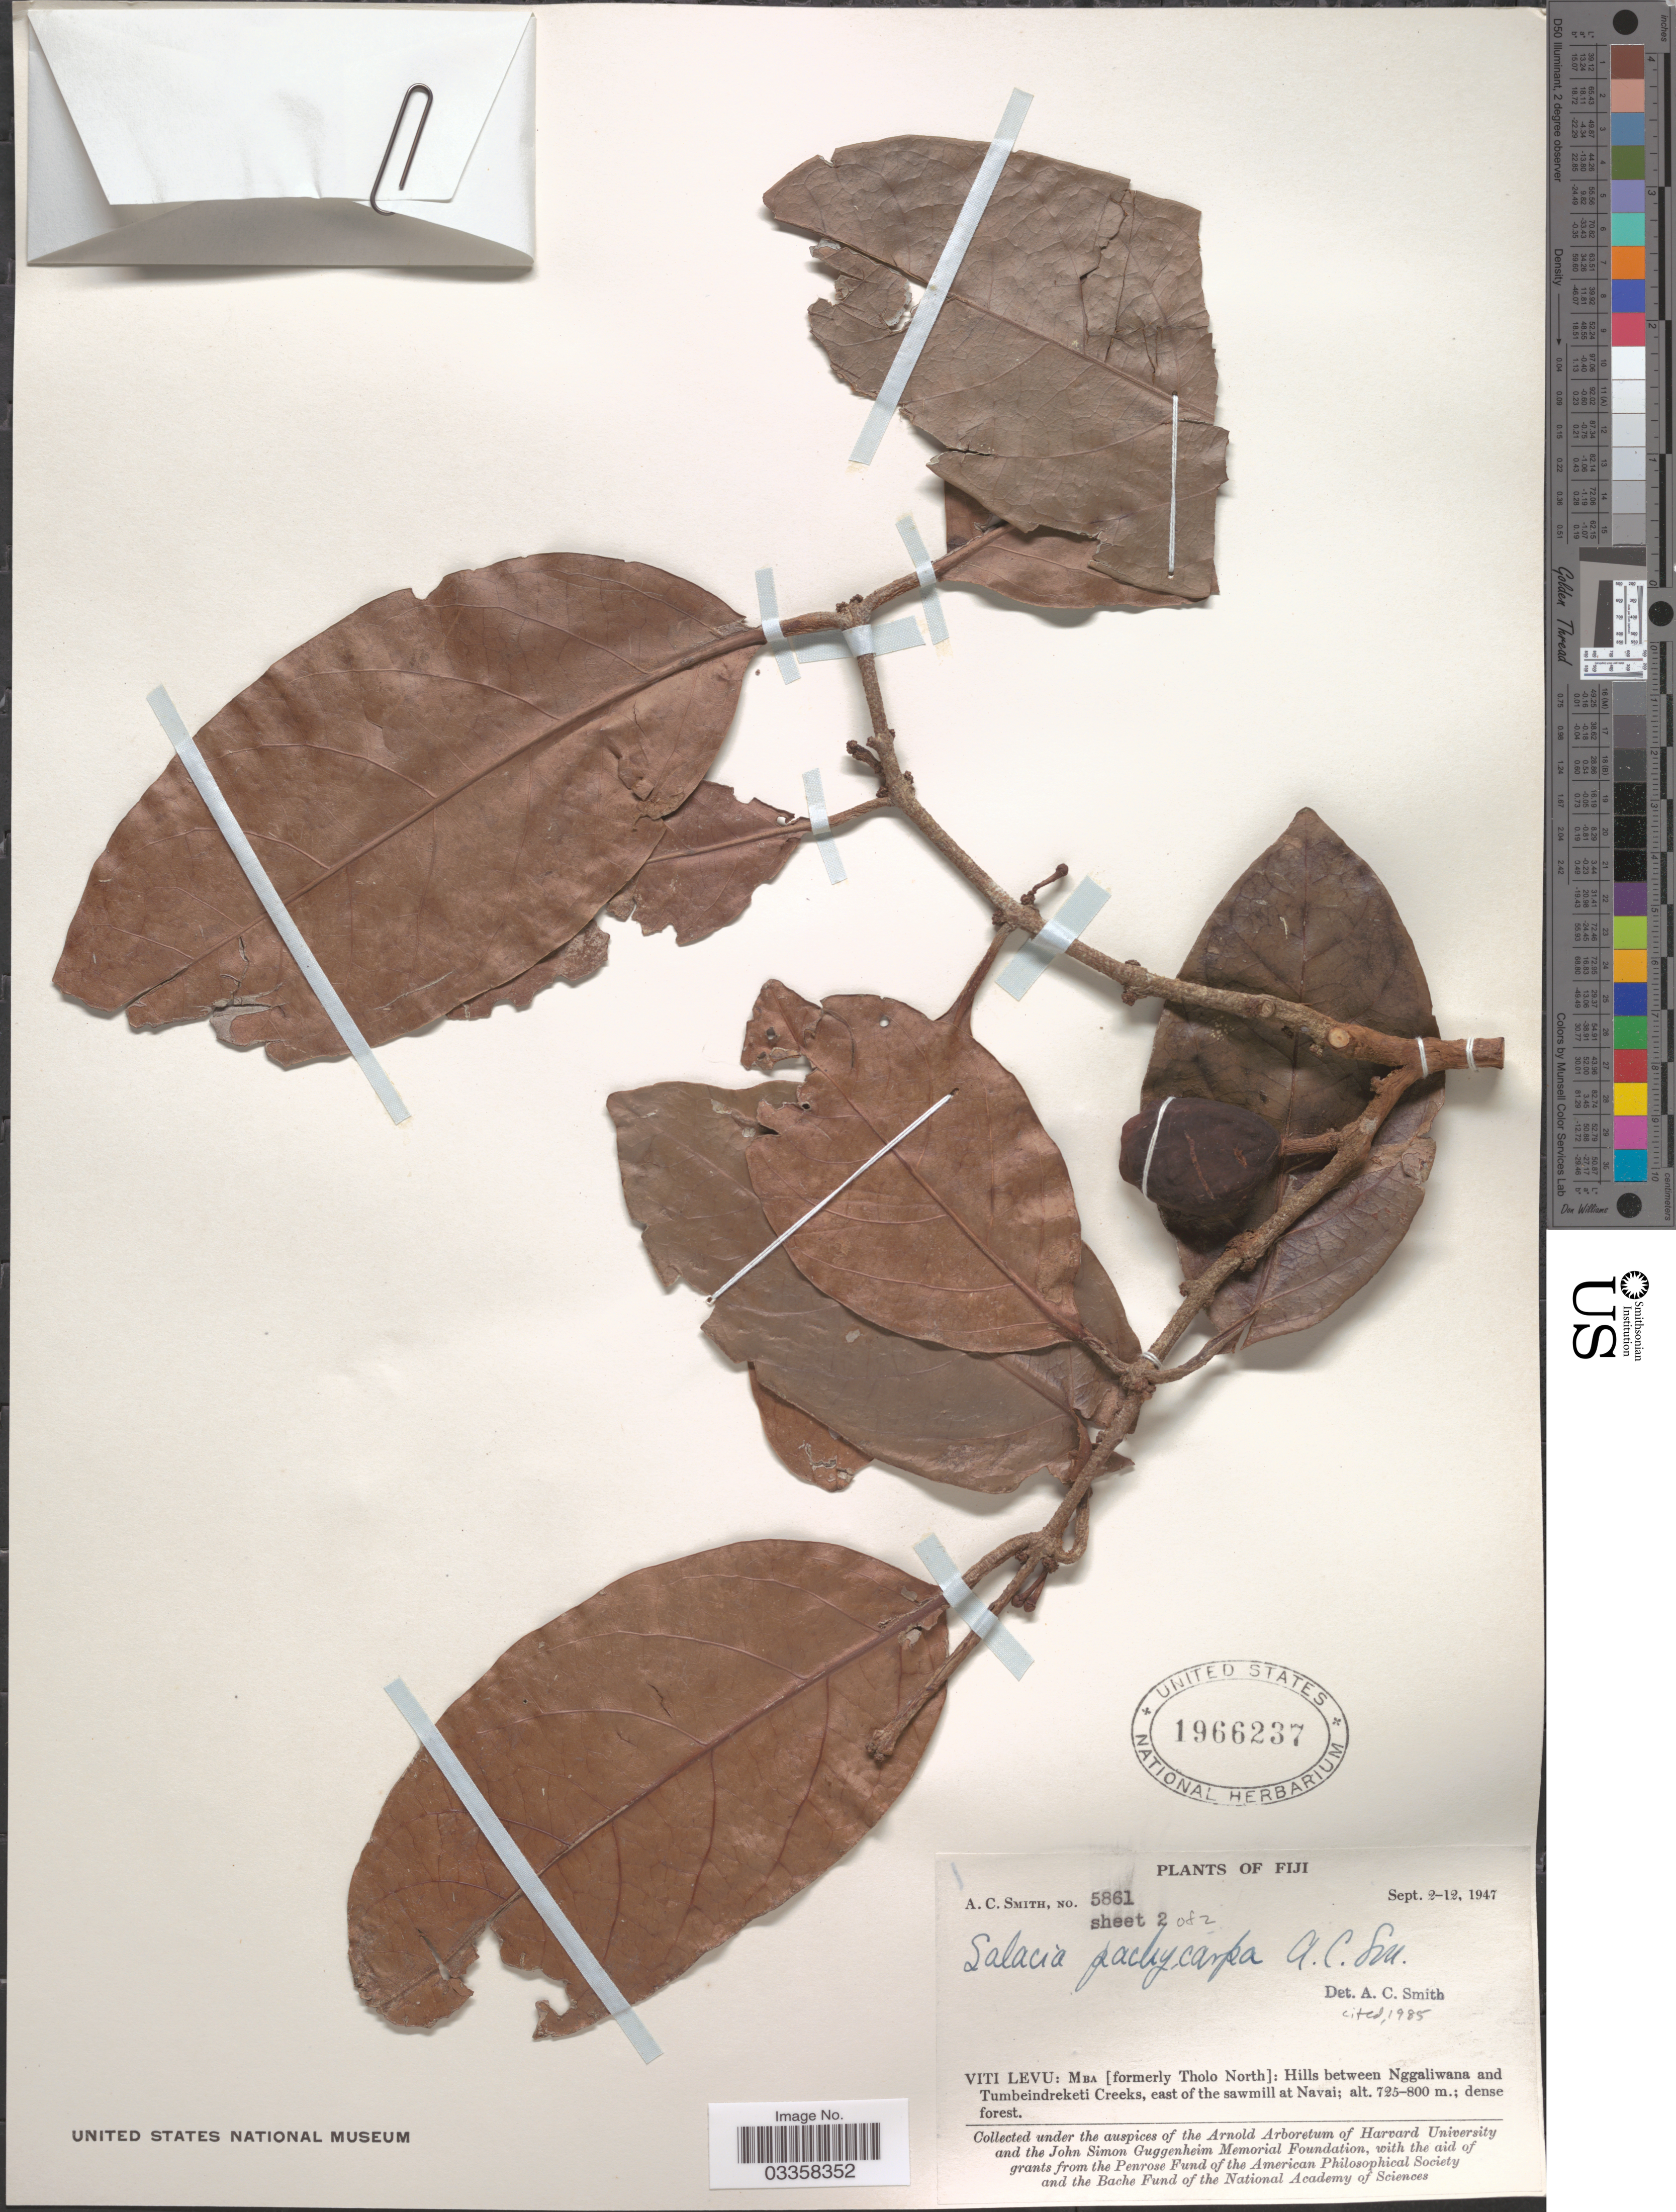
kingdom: Plantae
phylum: Tracheophyta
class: Magnoliopsida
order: Celastrales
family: Celastraceae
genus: Salacia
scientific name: Salacia pachycarpa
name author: A.C. Sm.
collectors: A. C. Smith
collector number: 5861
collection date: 1947-09-02/1947-09-12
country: Fiji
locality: Viti Levu: Mba [formerly Tholo North]: Hills between Nggaliwana and Tumbeindreketi Creeks, east of the sawmill at Navai.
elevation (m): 725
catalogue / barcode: US 1966237